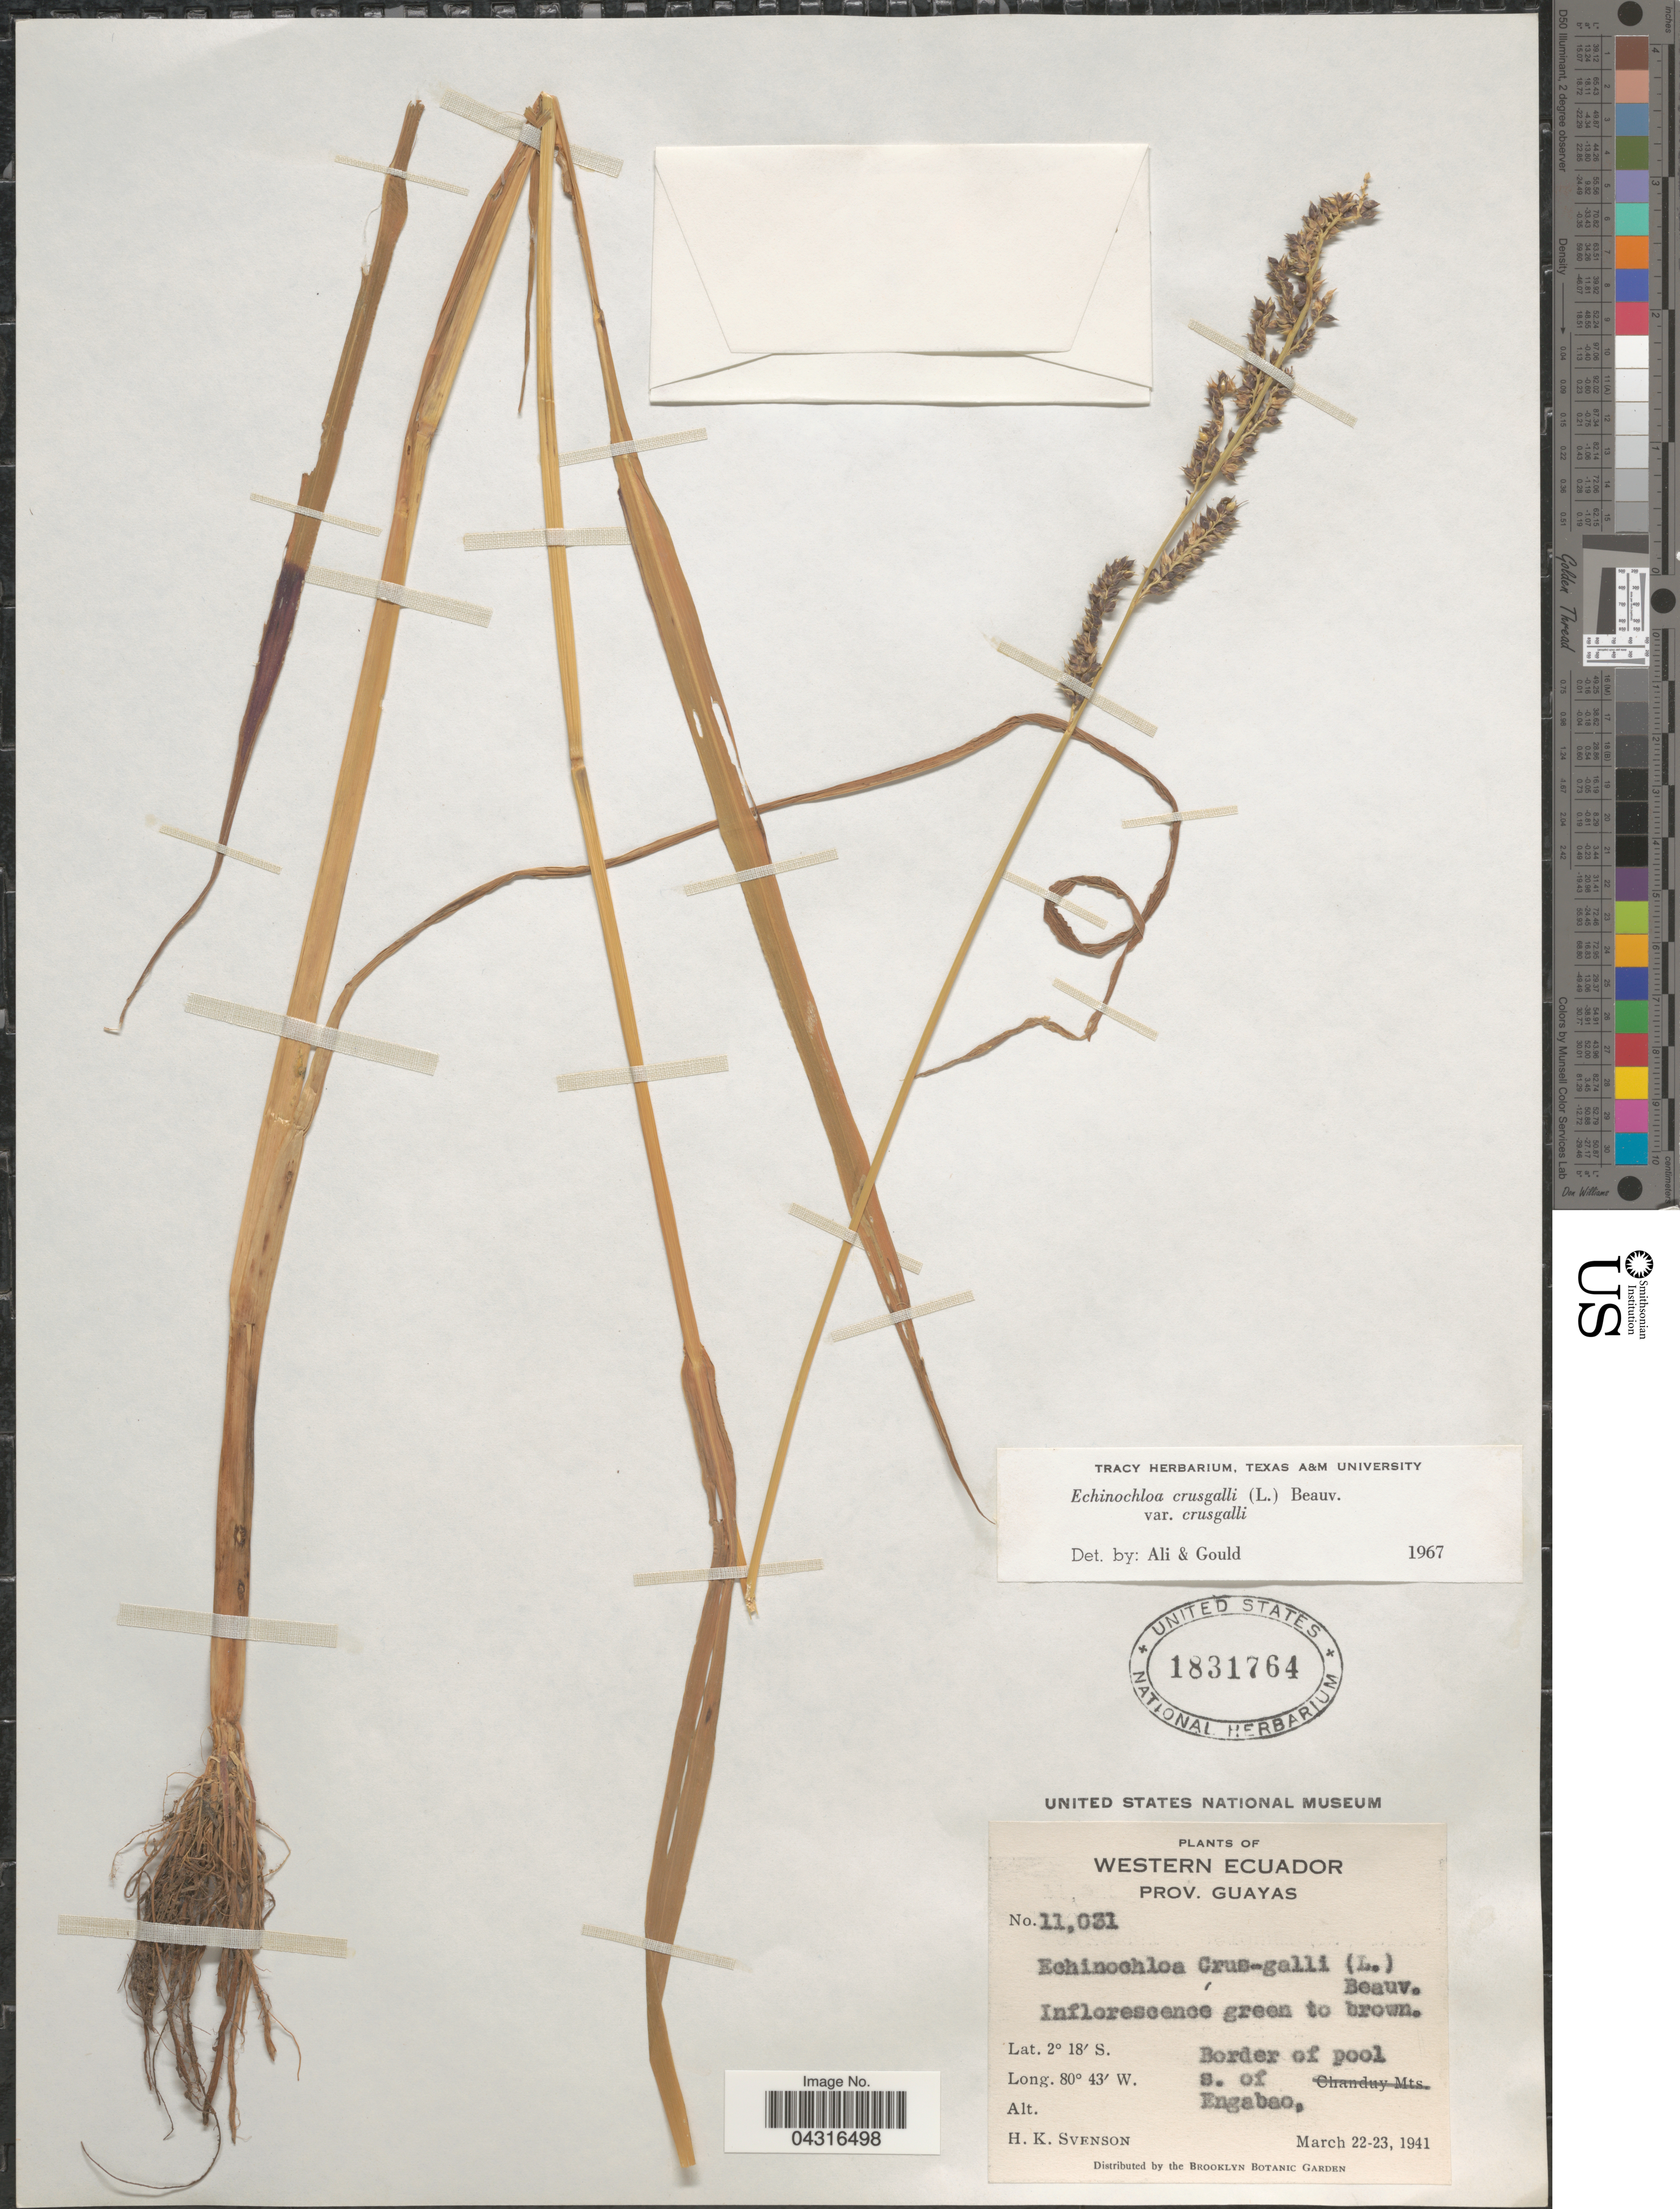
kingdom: Plantae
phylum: Tracheophyta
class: Liliopsida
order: Poales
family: Poaceae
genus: Echinochloa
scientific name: Echinochloa crus-galli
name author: (L.) P. Beauv.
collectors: H. K. Svenson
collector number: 11031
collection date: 1941-03-22/1941-03-23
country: Ecuador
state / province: Guayas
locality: Western Ecuador. Border of pool s. of Engabao.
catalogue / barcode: US 1831764